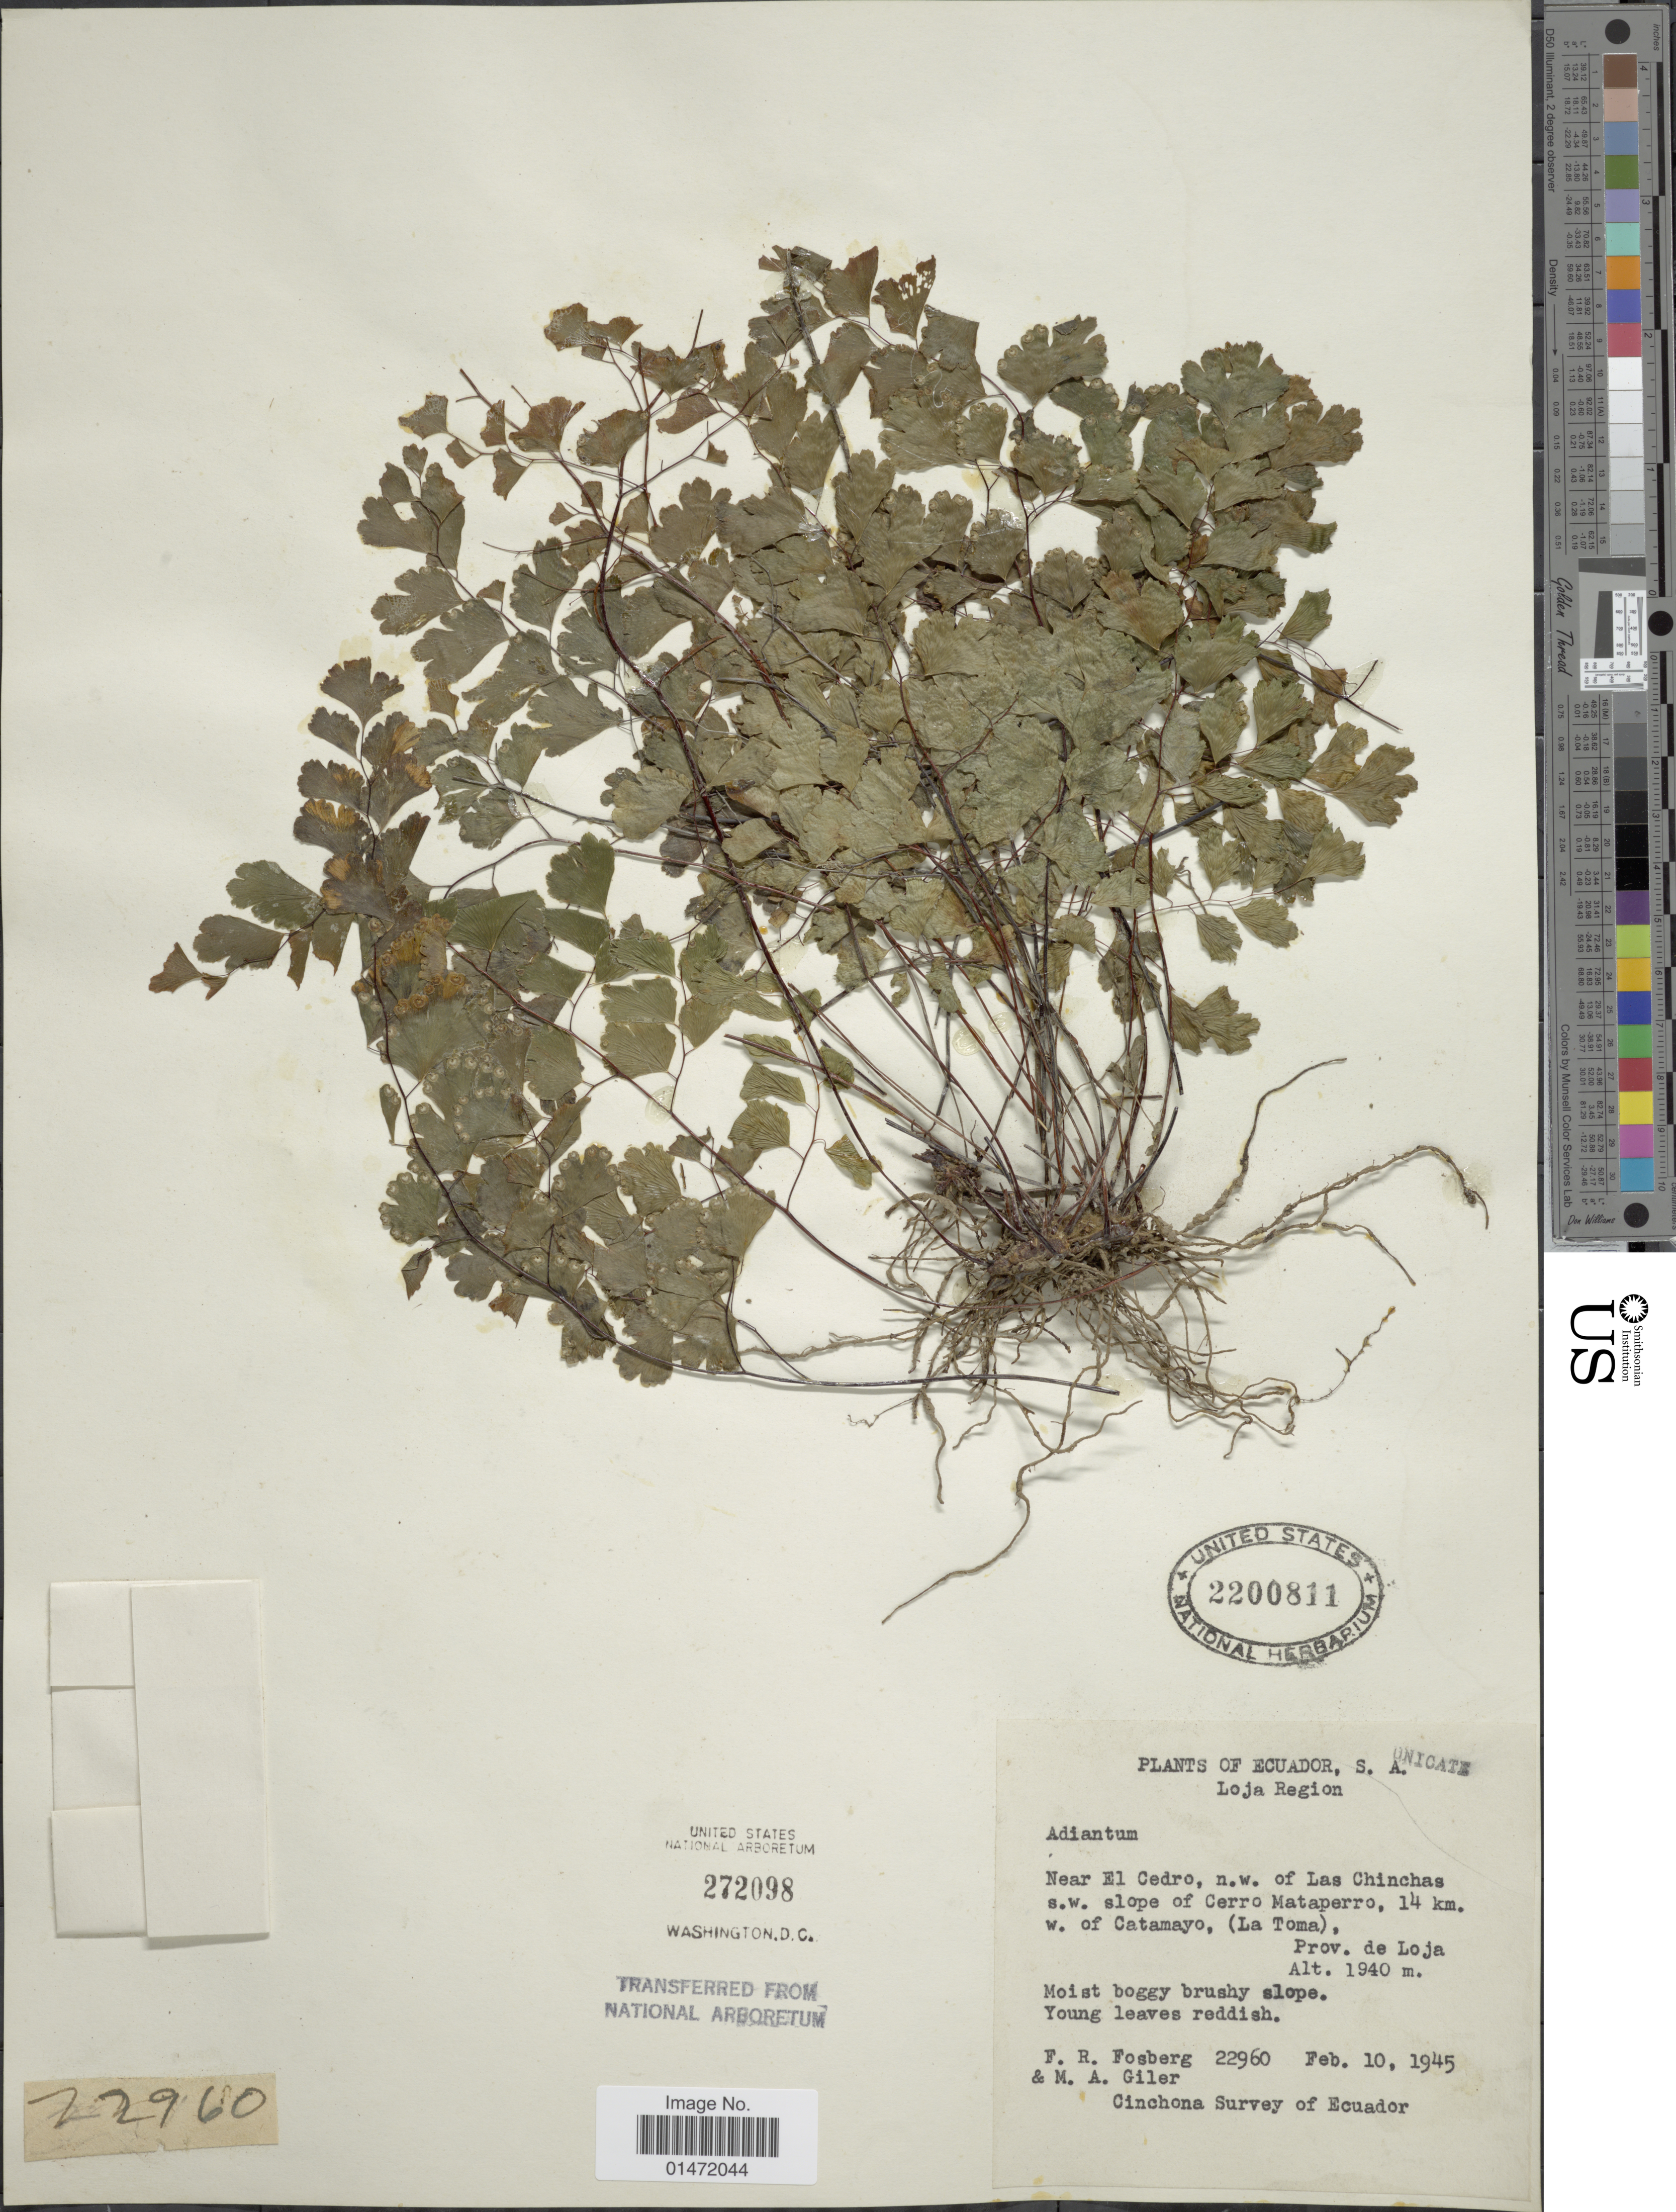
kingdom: Plantae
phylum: Tracheophyta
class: Polypodiopsida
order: Polypodiales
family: Pteridaceae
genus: Adiantum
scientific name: Adiantum sp.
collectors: F. R. Fosberg & M. Giler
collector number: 22960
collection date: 1945-02-10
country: Ecuador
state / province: Loja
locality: S.A. Loja Region. Near El Cedro, n.w. of Las Chinchas s.w. slope of Cerro Mataperro, 14 km. w. of Catamayo (La Toma)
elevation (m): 1940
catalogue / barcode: US 2200811